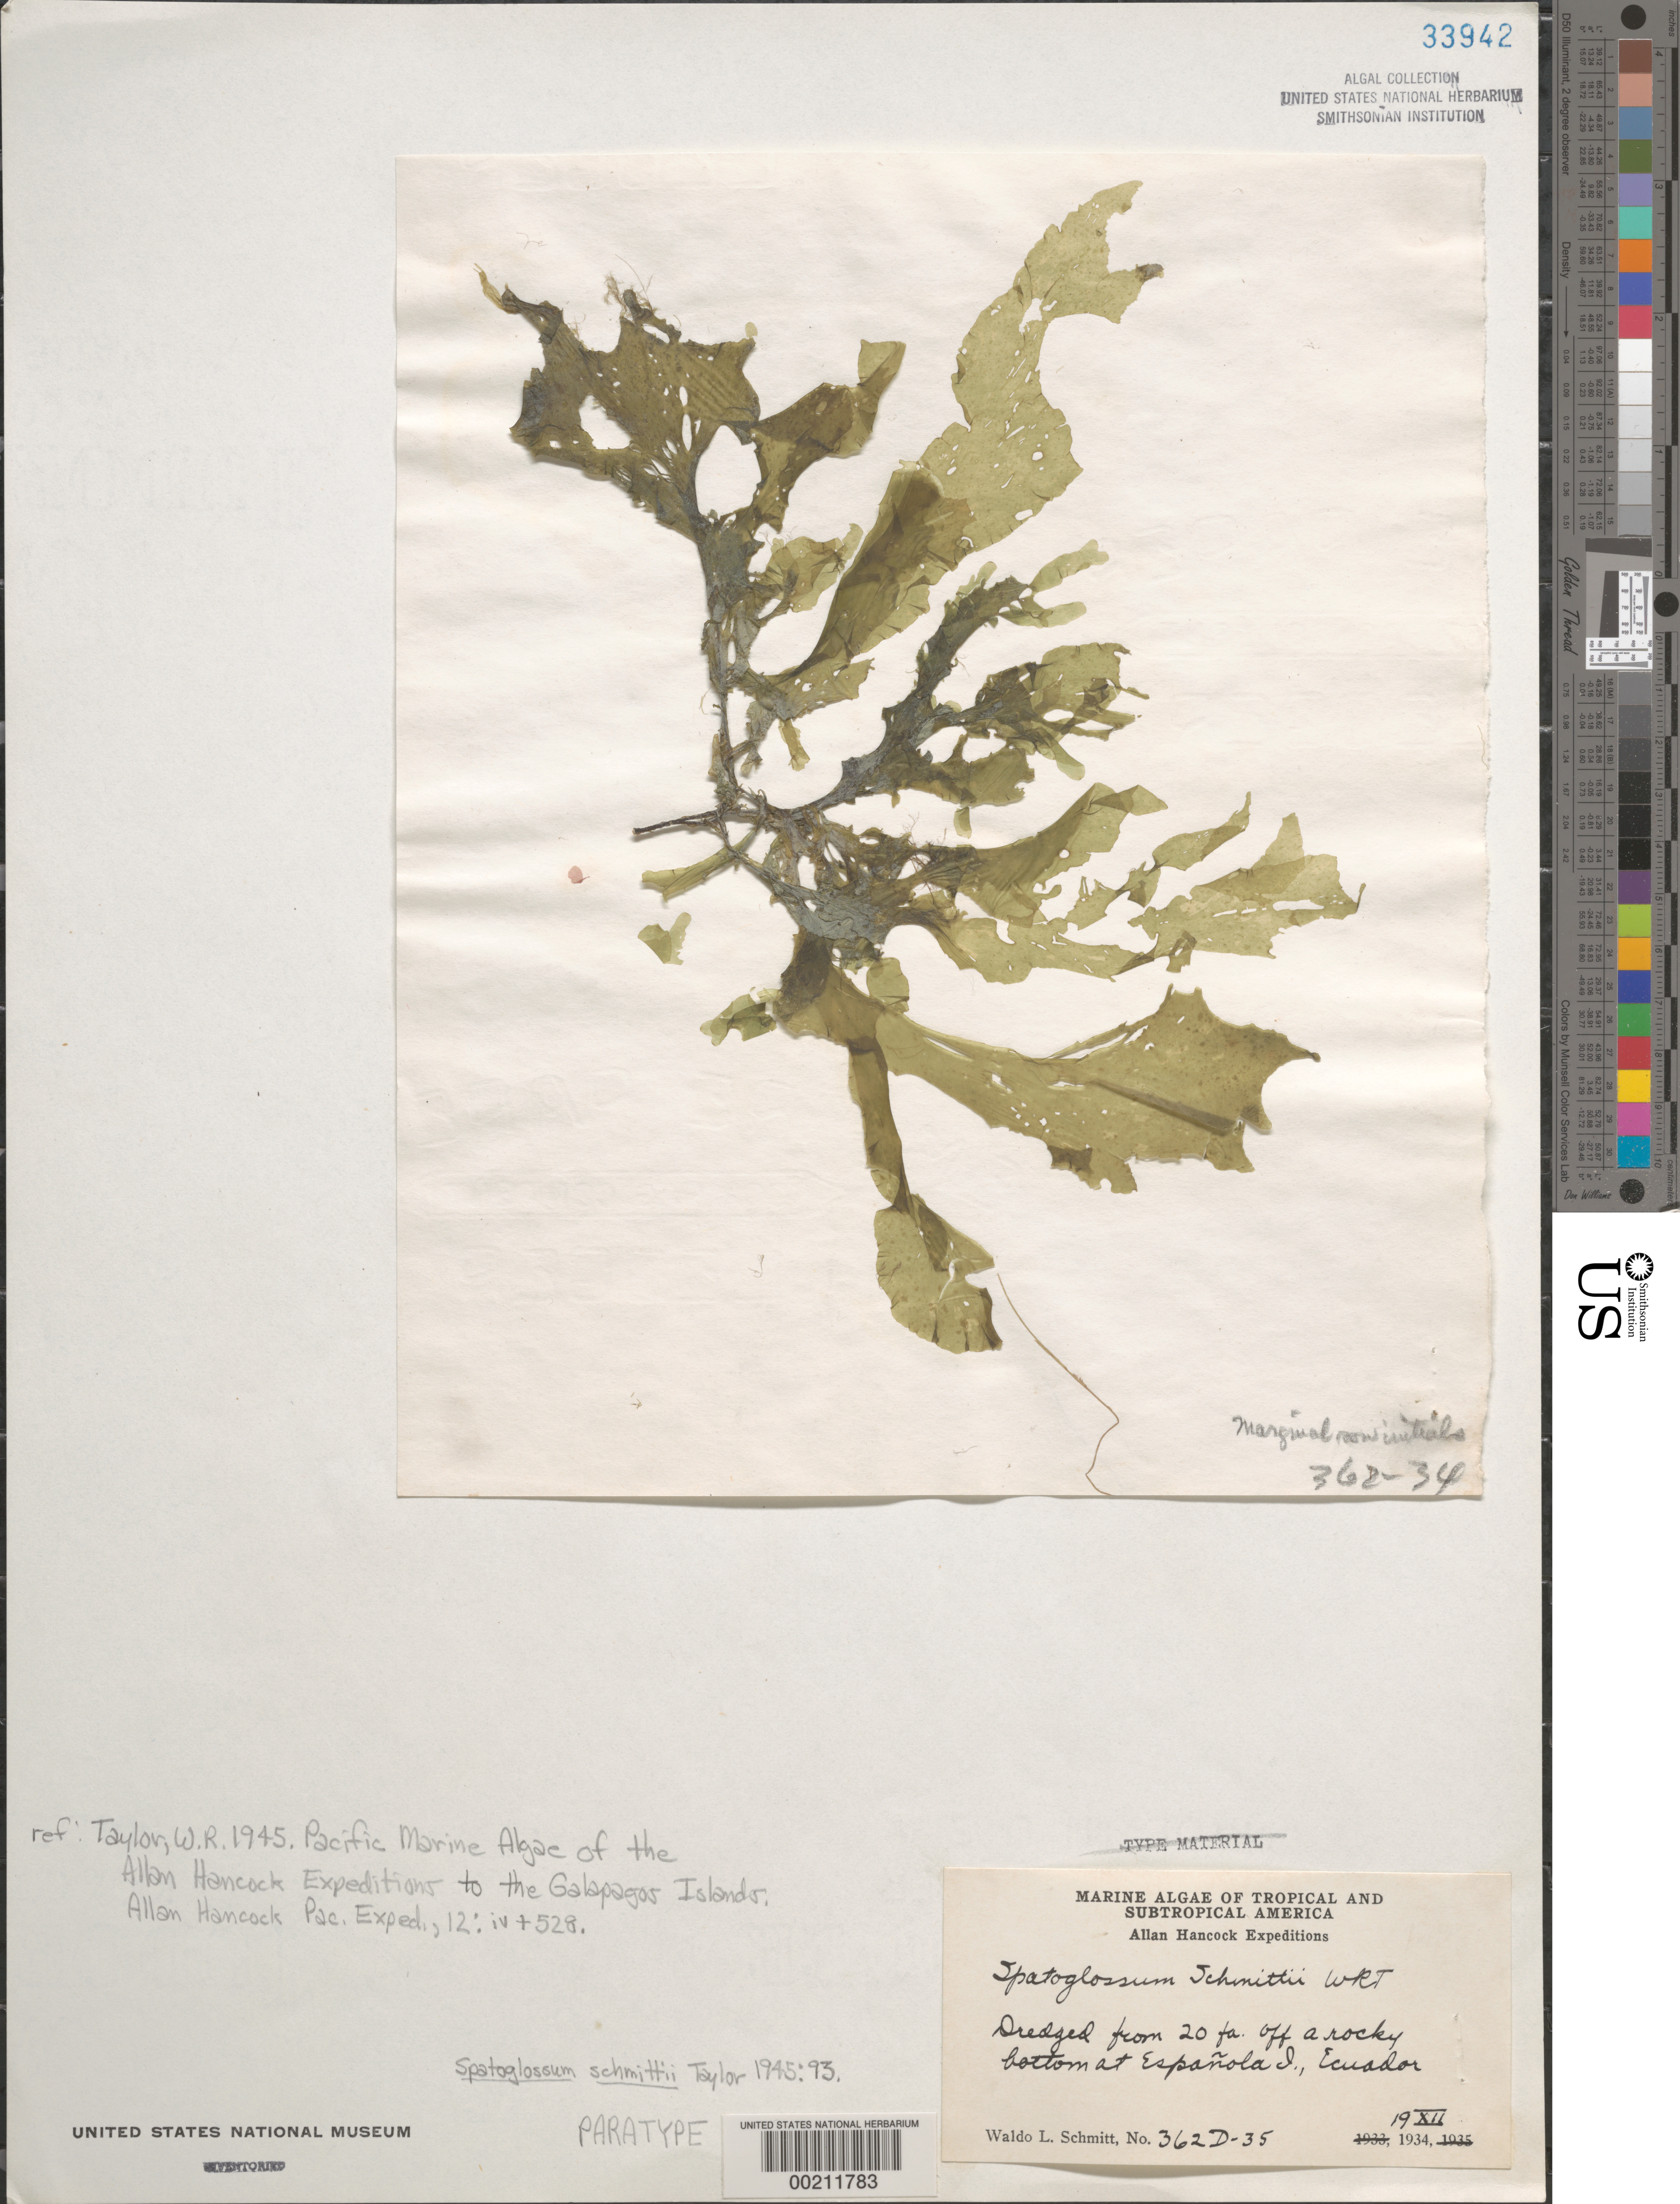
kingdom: Chromista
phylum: Ochrophyta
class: Phaeophyceae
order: Dictyotales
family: Dictyotaceae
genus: Spatoglossum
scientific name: Spatoglossum schmittii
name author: W.R. Taylor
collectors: W. L. Schmitt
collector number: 362d-35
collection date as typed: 19 Dec 1934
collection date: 1934-12-19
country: Ecuador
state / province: Colón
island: Española [Hood]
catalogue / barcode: US 33942